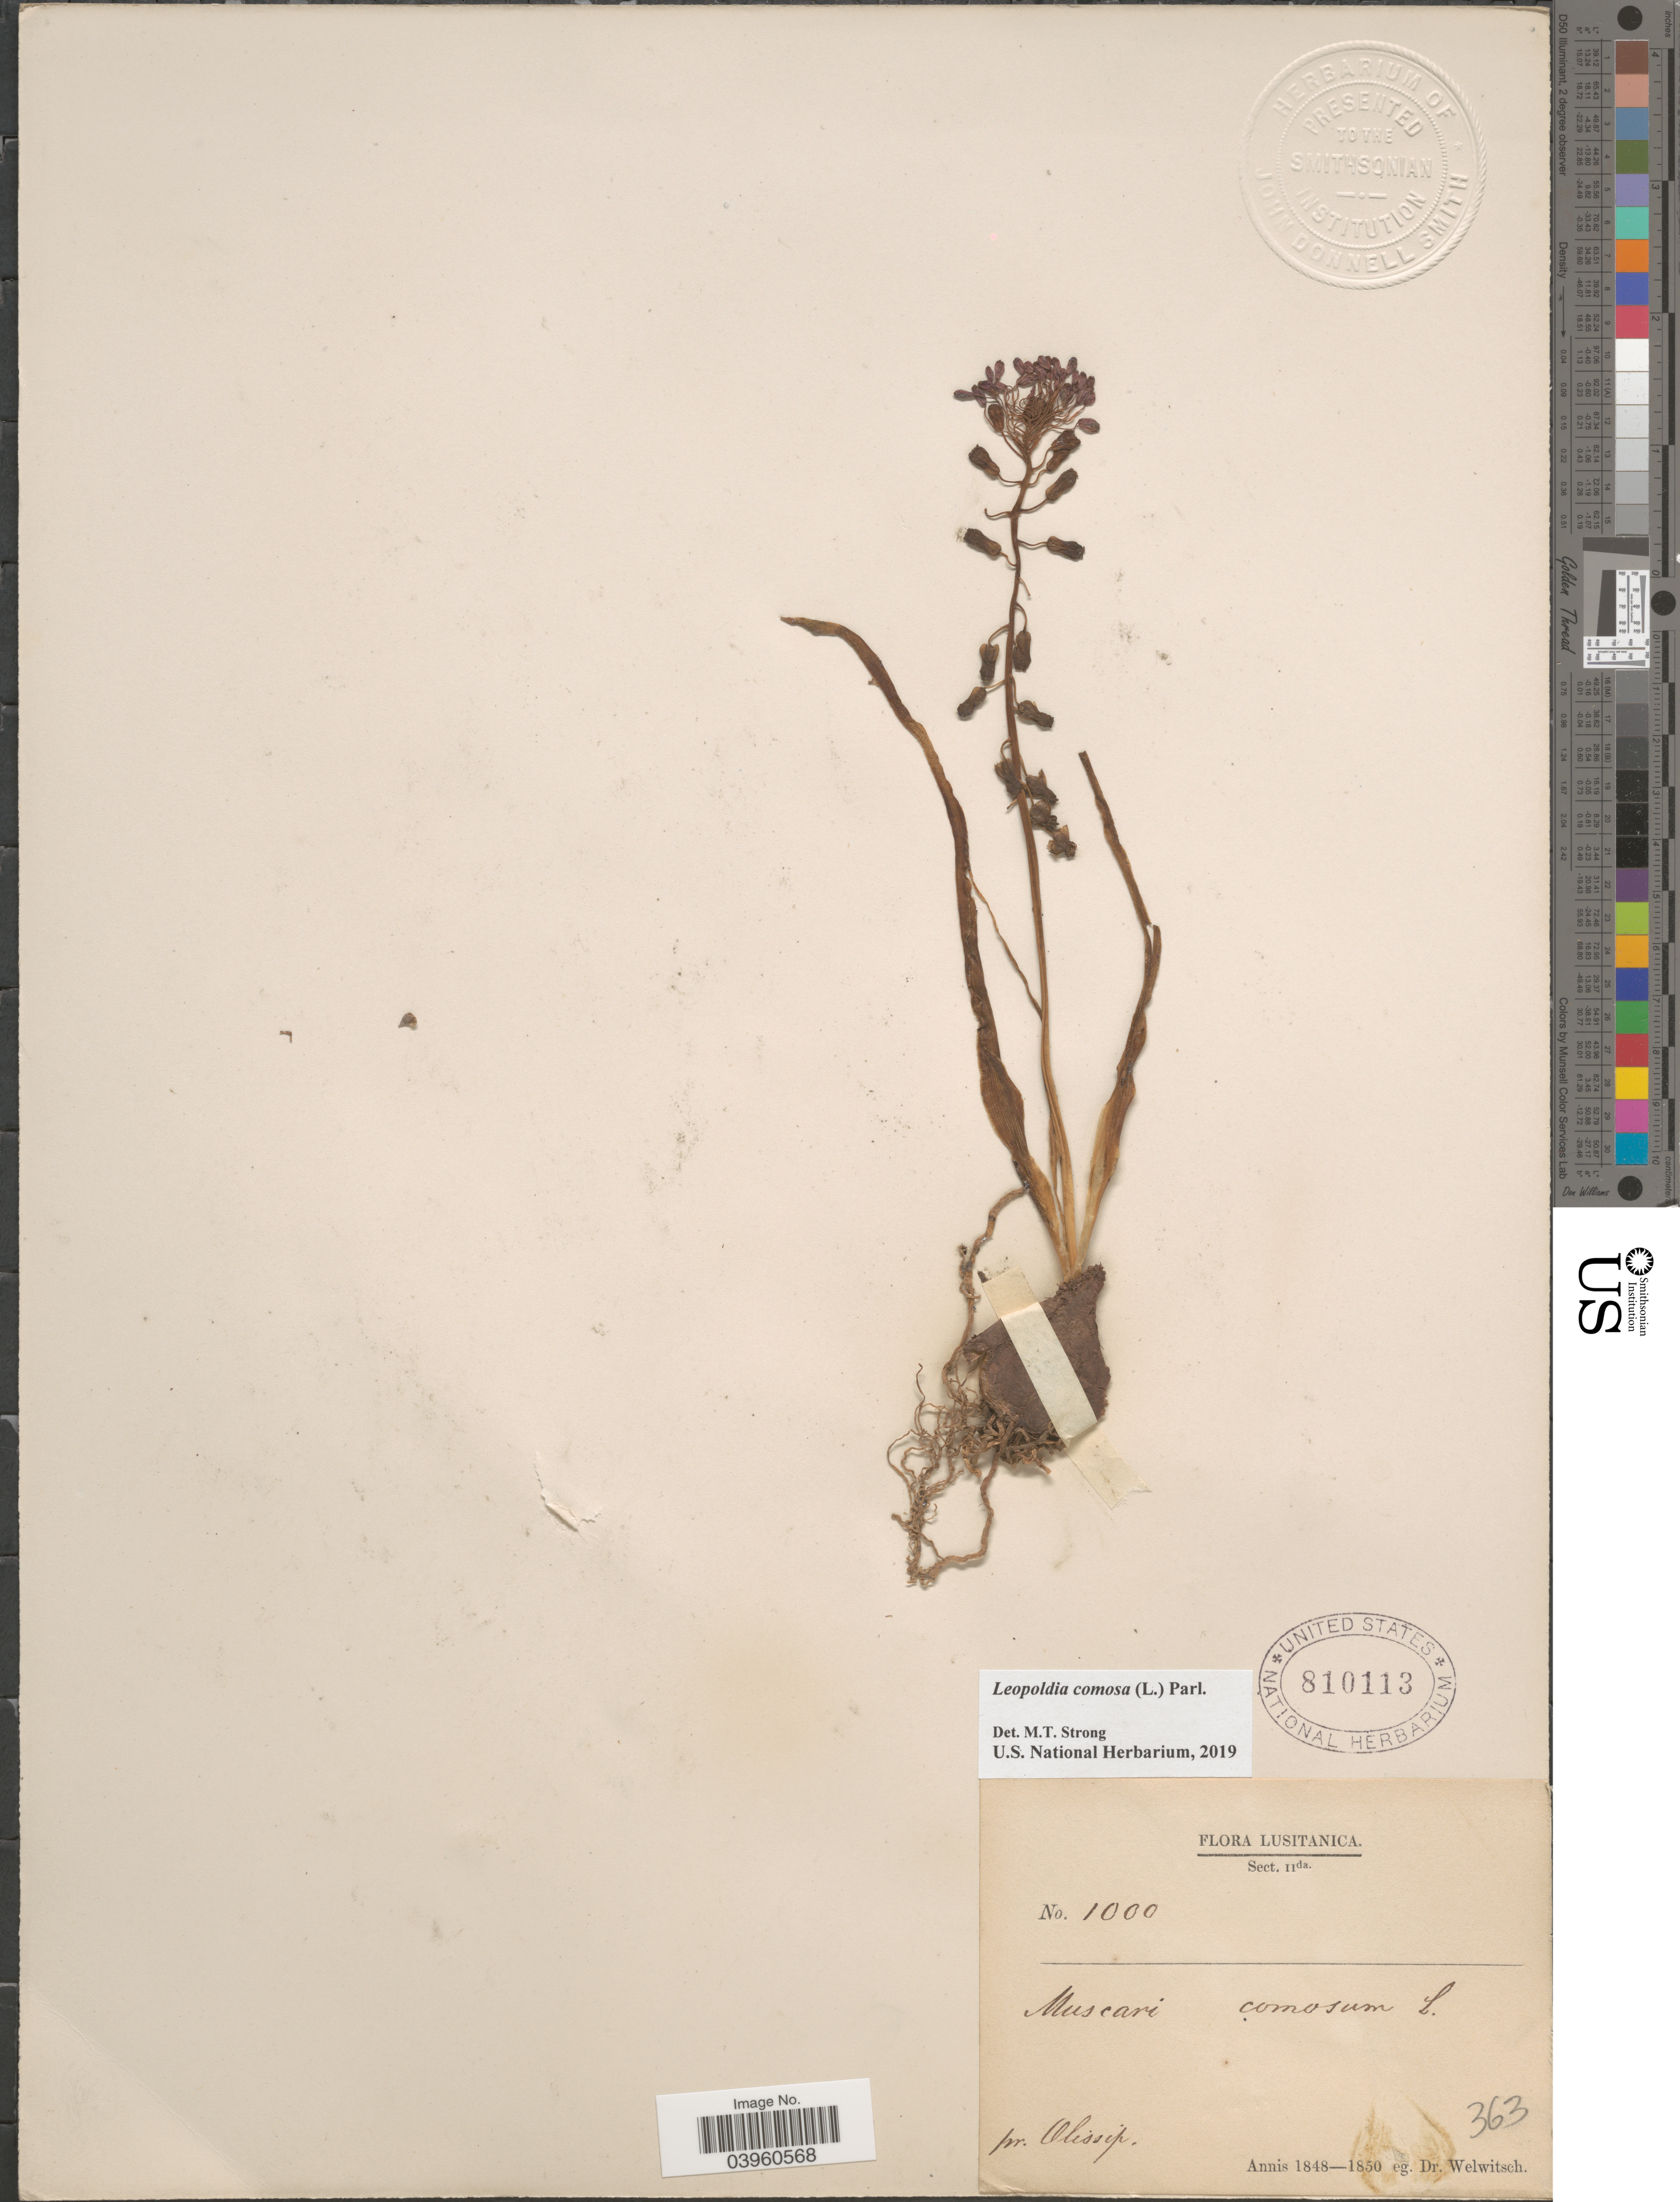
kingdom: Plantae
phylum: Tracheophyta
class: Liliopsida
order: Asparagales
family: Asparagaceae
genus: Leopoldia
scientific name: Leopoldia comosa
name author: (L.) Parl.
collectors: -. Welwitsch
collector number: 1000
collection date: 1848/1850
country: Portugal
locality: Lusitanica. Sect. IIda. Pr. Olissip.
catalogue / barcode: US 810113